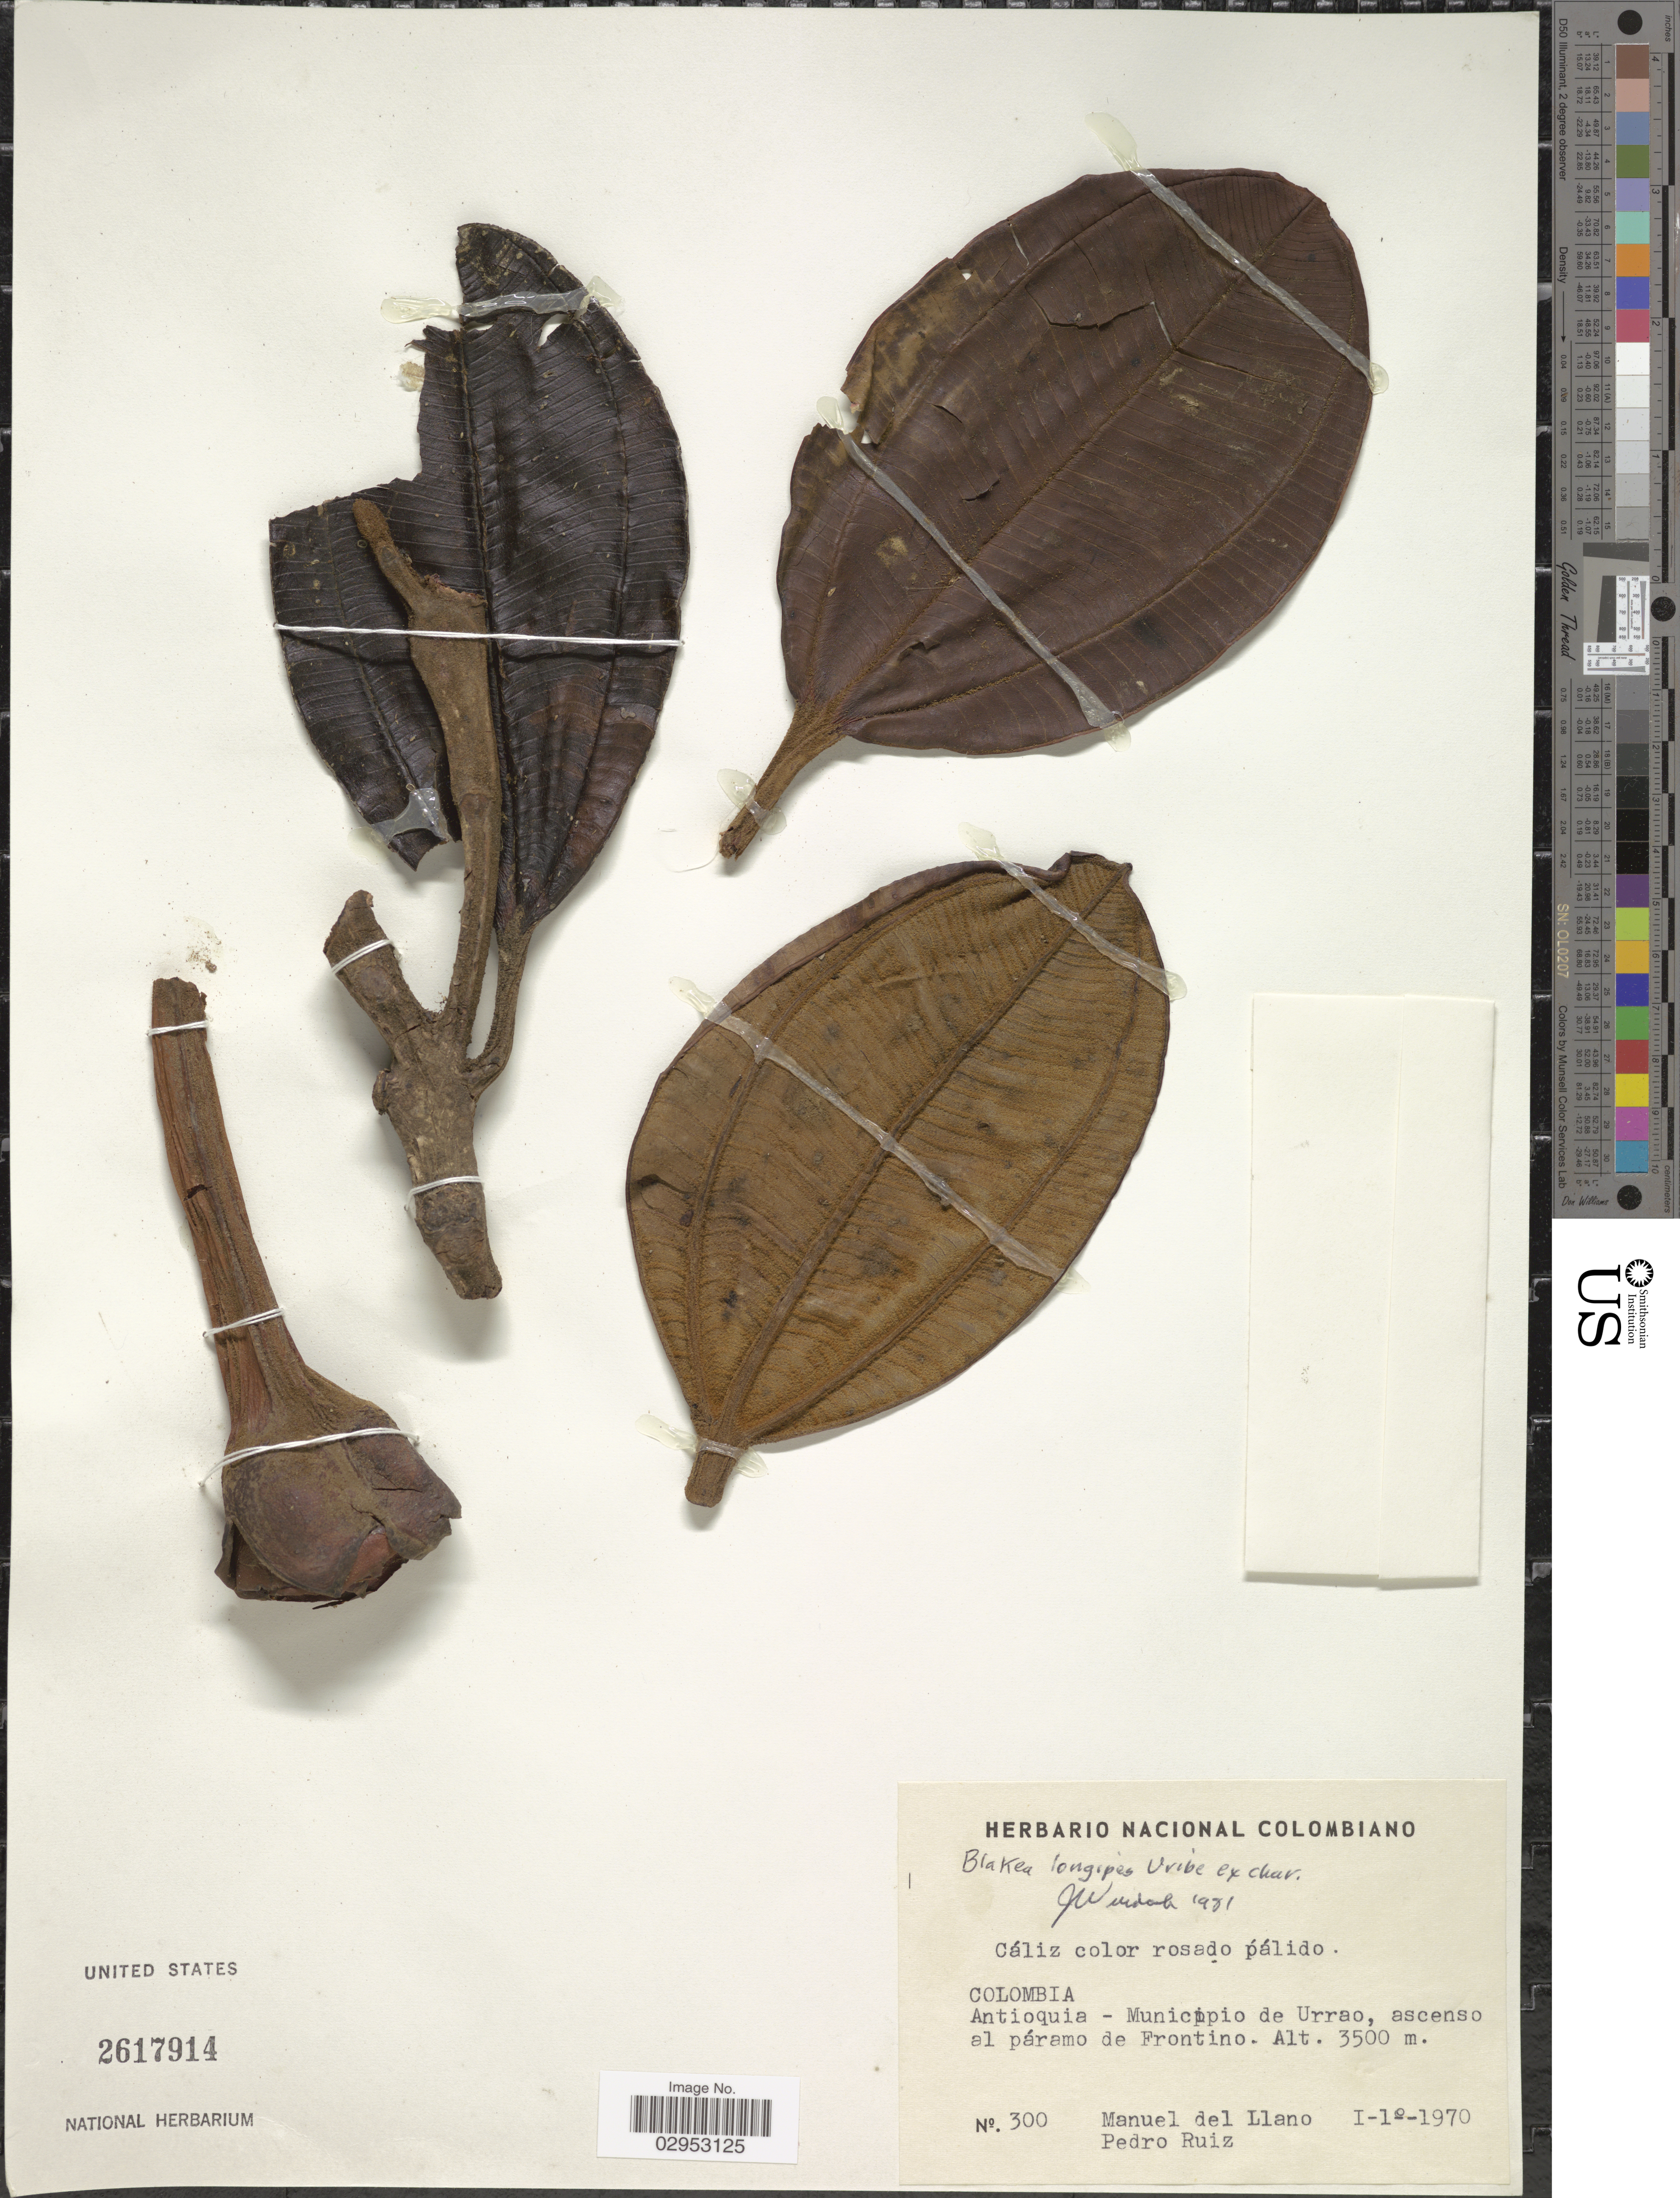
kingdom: Plantae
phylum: Tracheophyta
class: Magnoliopsida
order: Myrtales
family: Melastomataceae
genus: Blakea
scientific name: Blakea longipes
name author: L. Uribe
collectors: M. d. Llano & P. Ruiz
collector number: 300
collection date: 1970-01-01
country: Colombia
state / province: Antioquia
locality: Municipio de Urrao, ascenso al páramo de Frontino.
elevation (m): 3500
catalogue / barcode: US 2617914